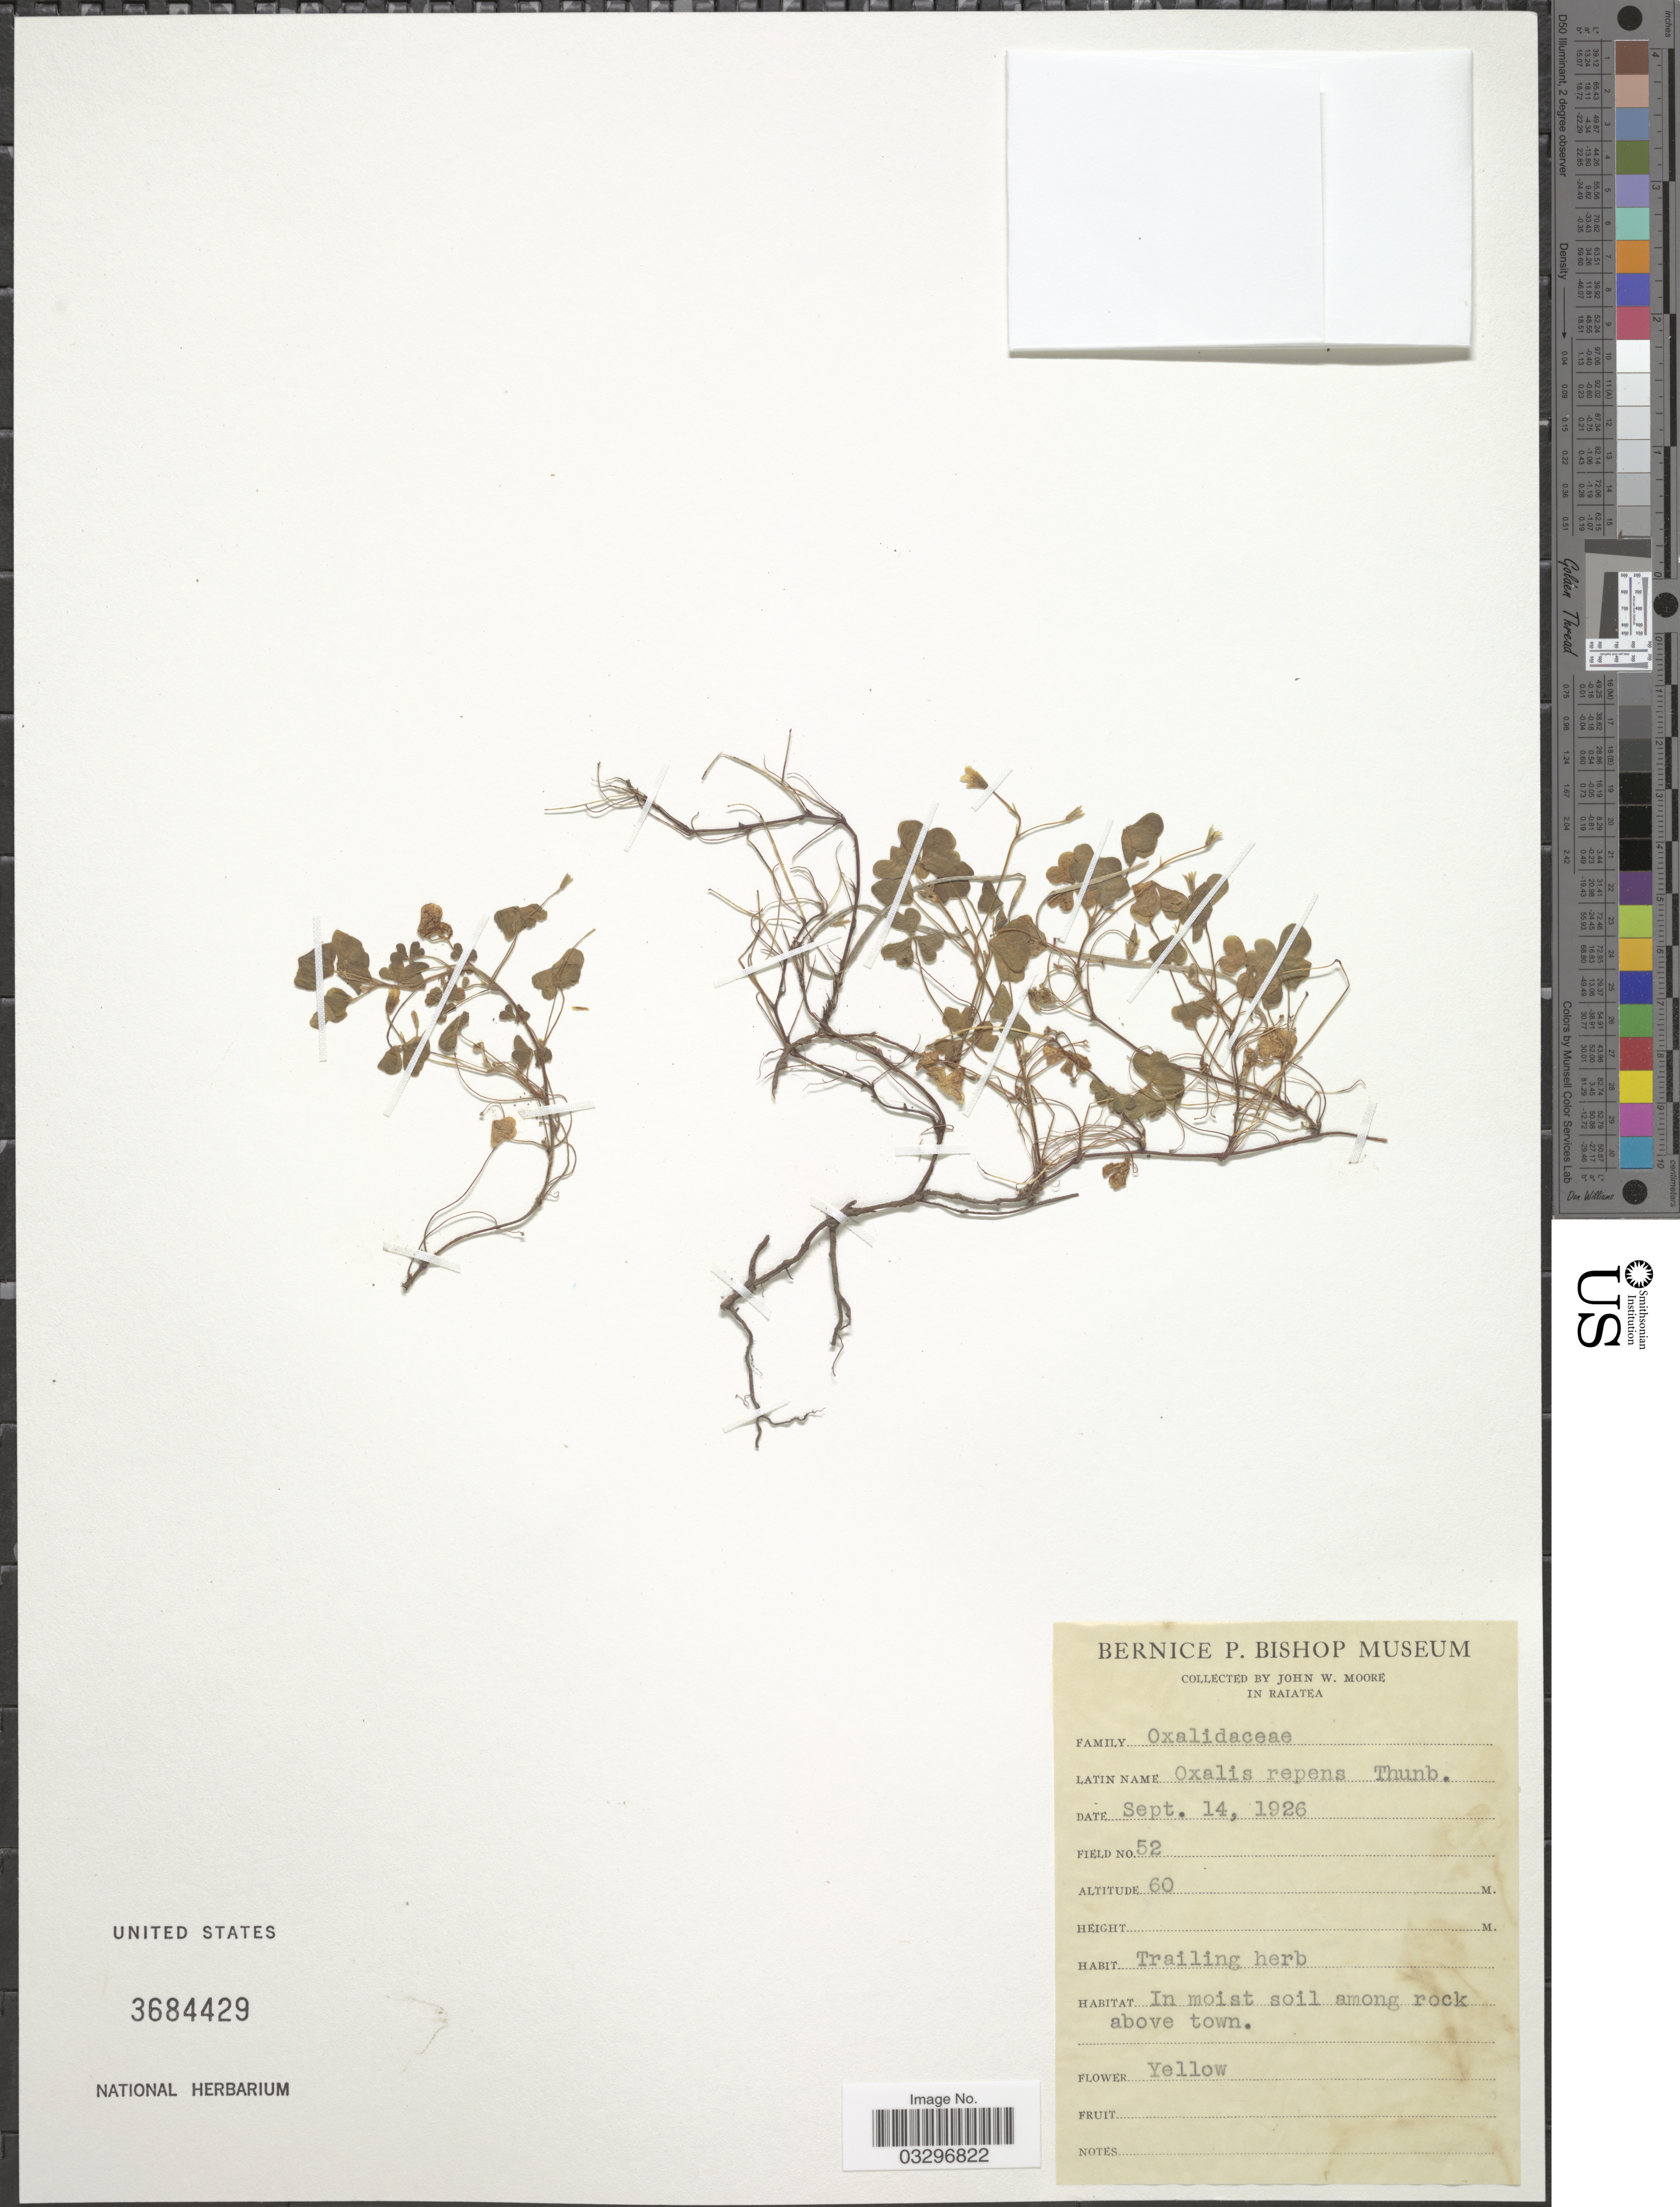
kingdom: Plantae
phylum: Tracheophyta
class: Magnoliopsida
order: Oxalidales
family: Oxalidaceae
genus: Oxalis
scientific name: Oxalis repens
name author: Thunb.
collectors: J. Moore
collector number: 52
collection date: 1926-09-14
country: French Polynesia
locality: Raiatea. In moist soil among rock above town.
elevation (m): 60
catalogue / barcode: US 3684429